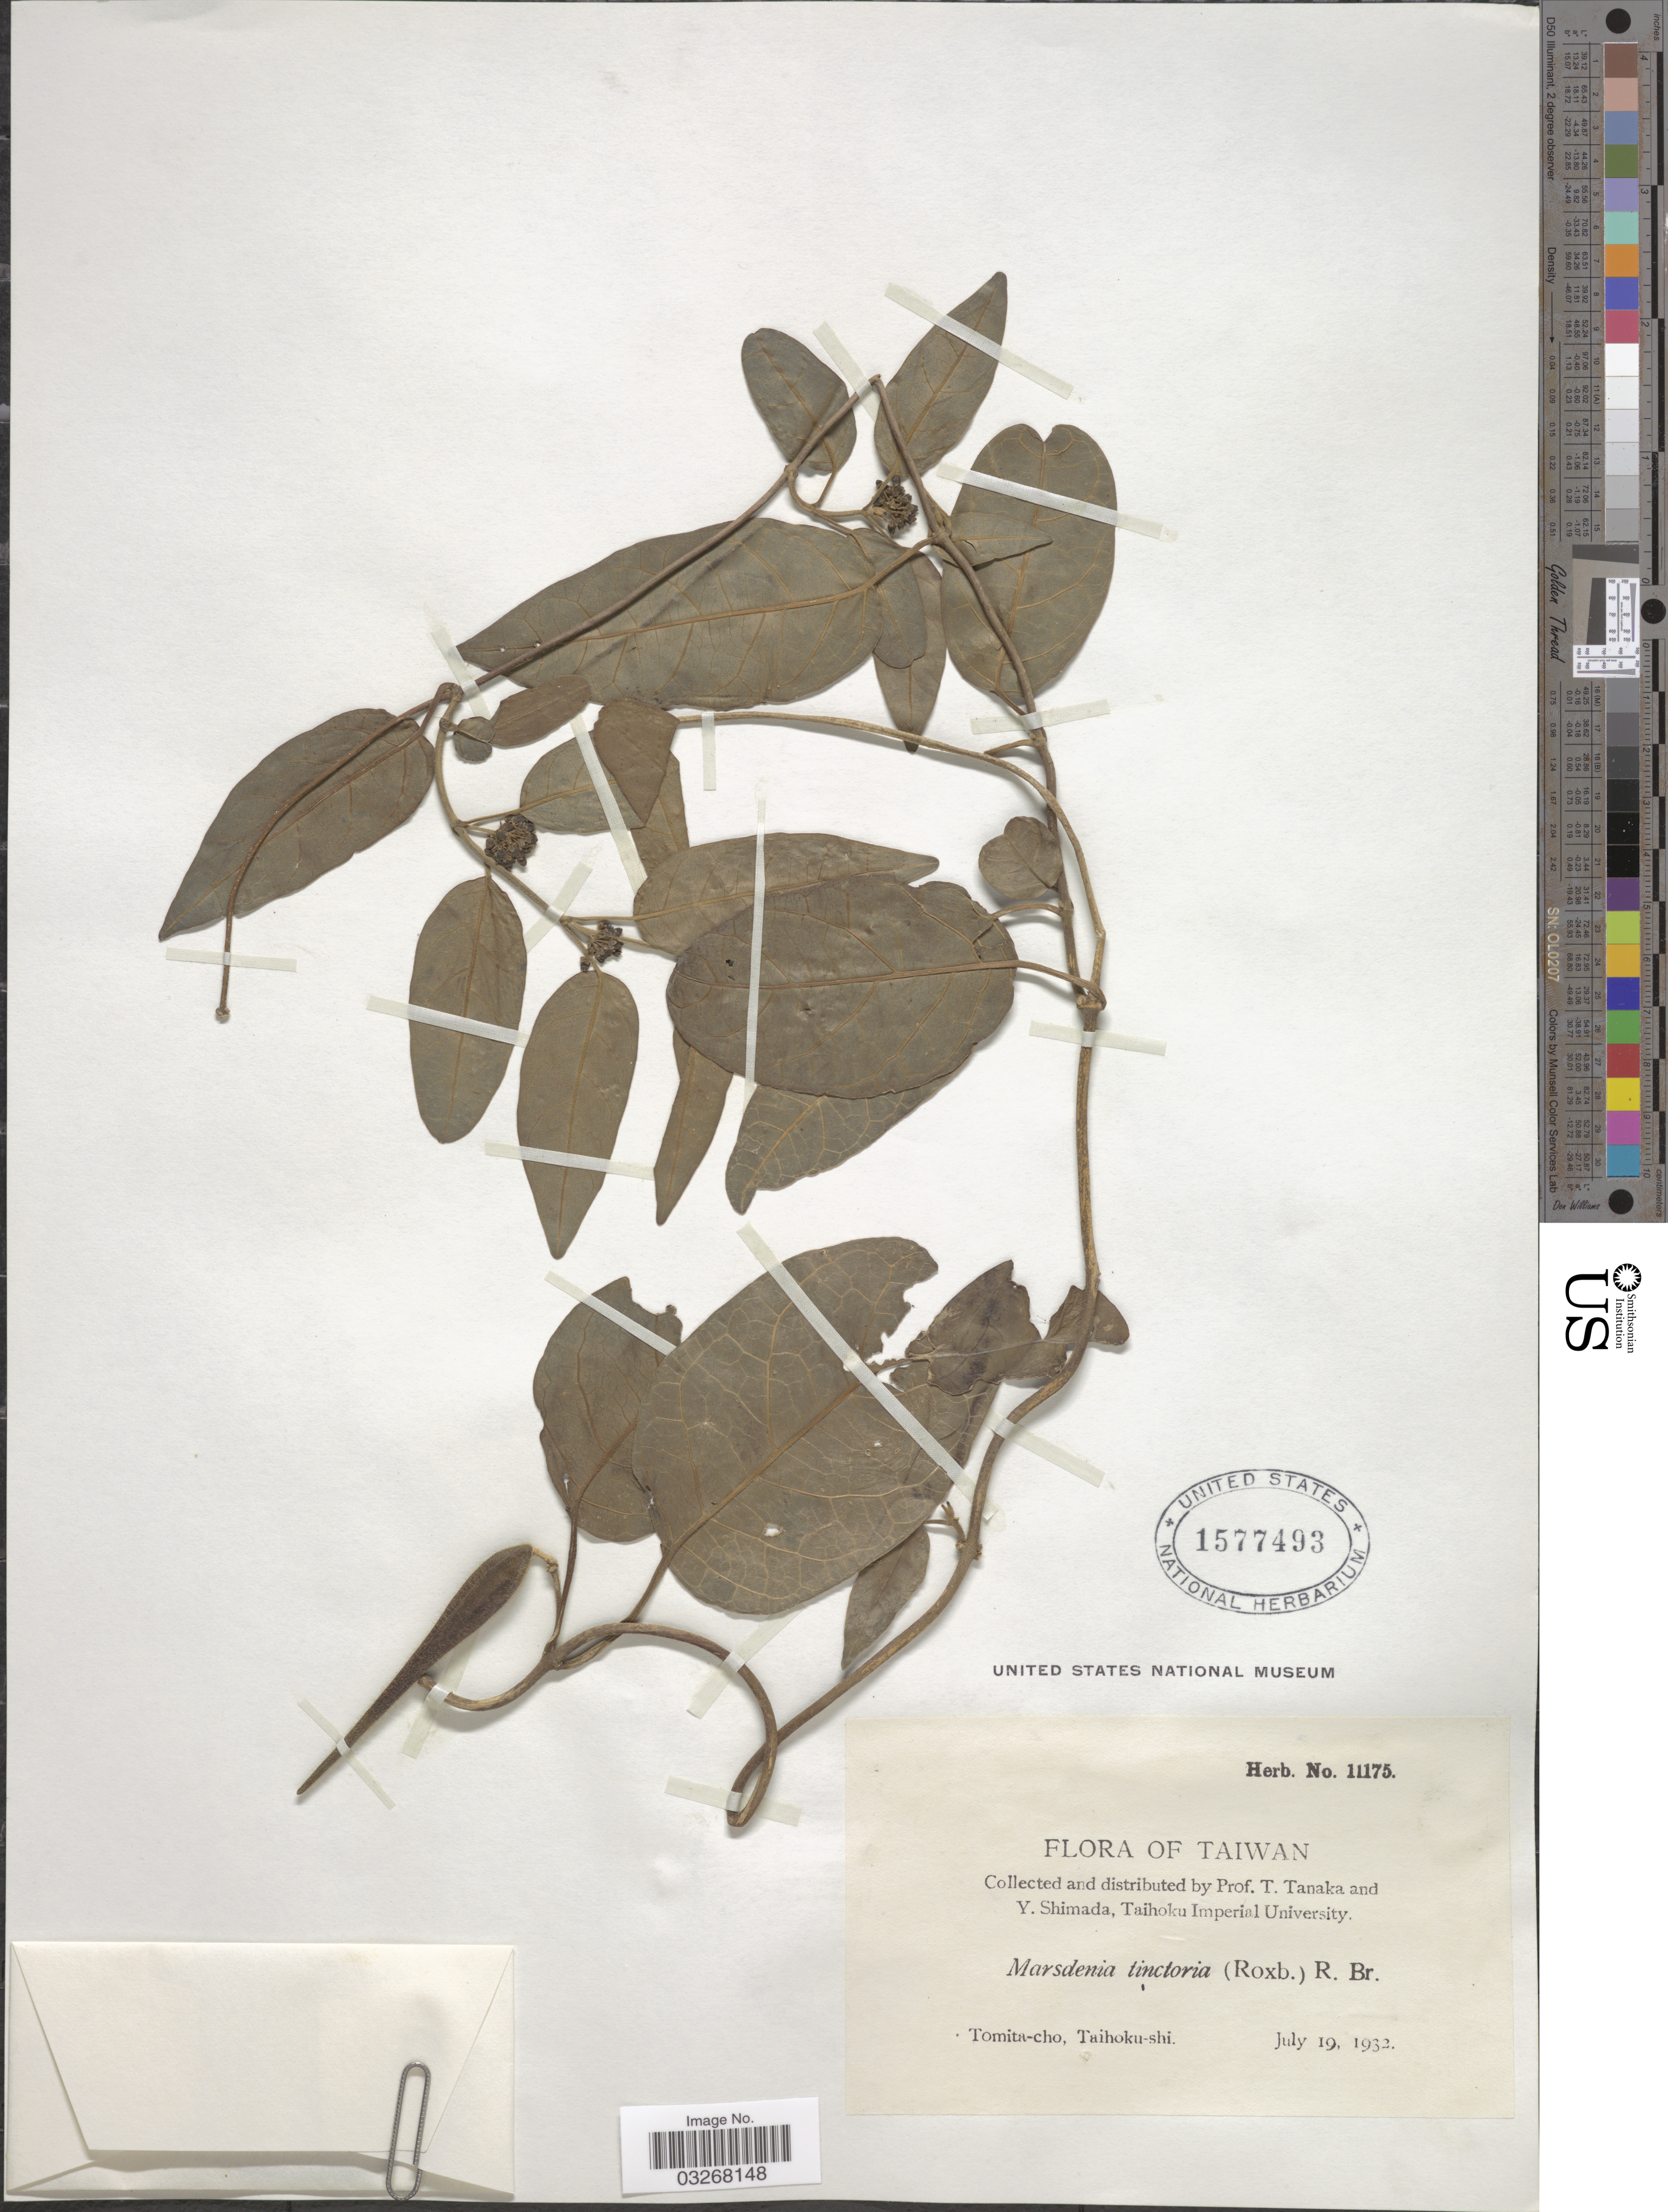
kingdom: Plantae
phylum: Tracheophyta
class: Magnoliopsida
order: Gentianales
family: Apocynaceae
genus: Marsdenia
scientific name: Marsdenia tinctoria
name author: (Roxb.) R. Br.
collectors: T. Tanaka & Y. Shimada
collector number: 11175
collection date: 1932-07-19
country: Taiwan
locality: Tomita-cho, Taihoku-shi.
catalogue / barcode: US 1577493